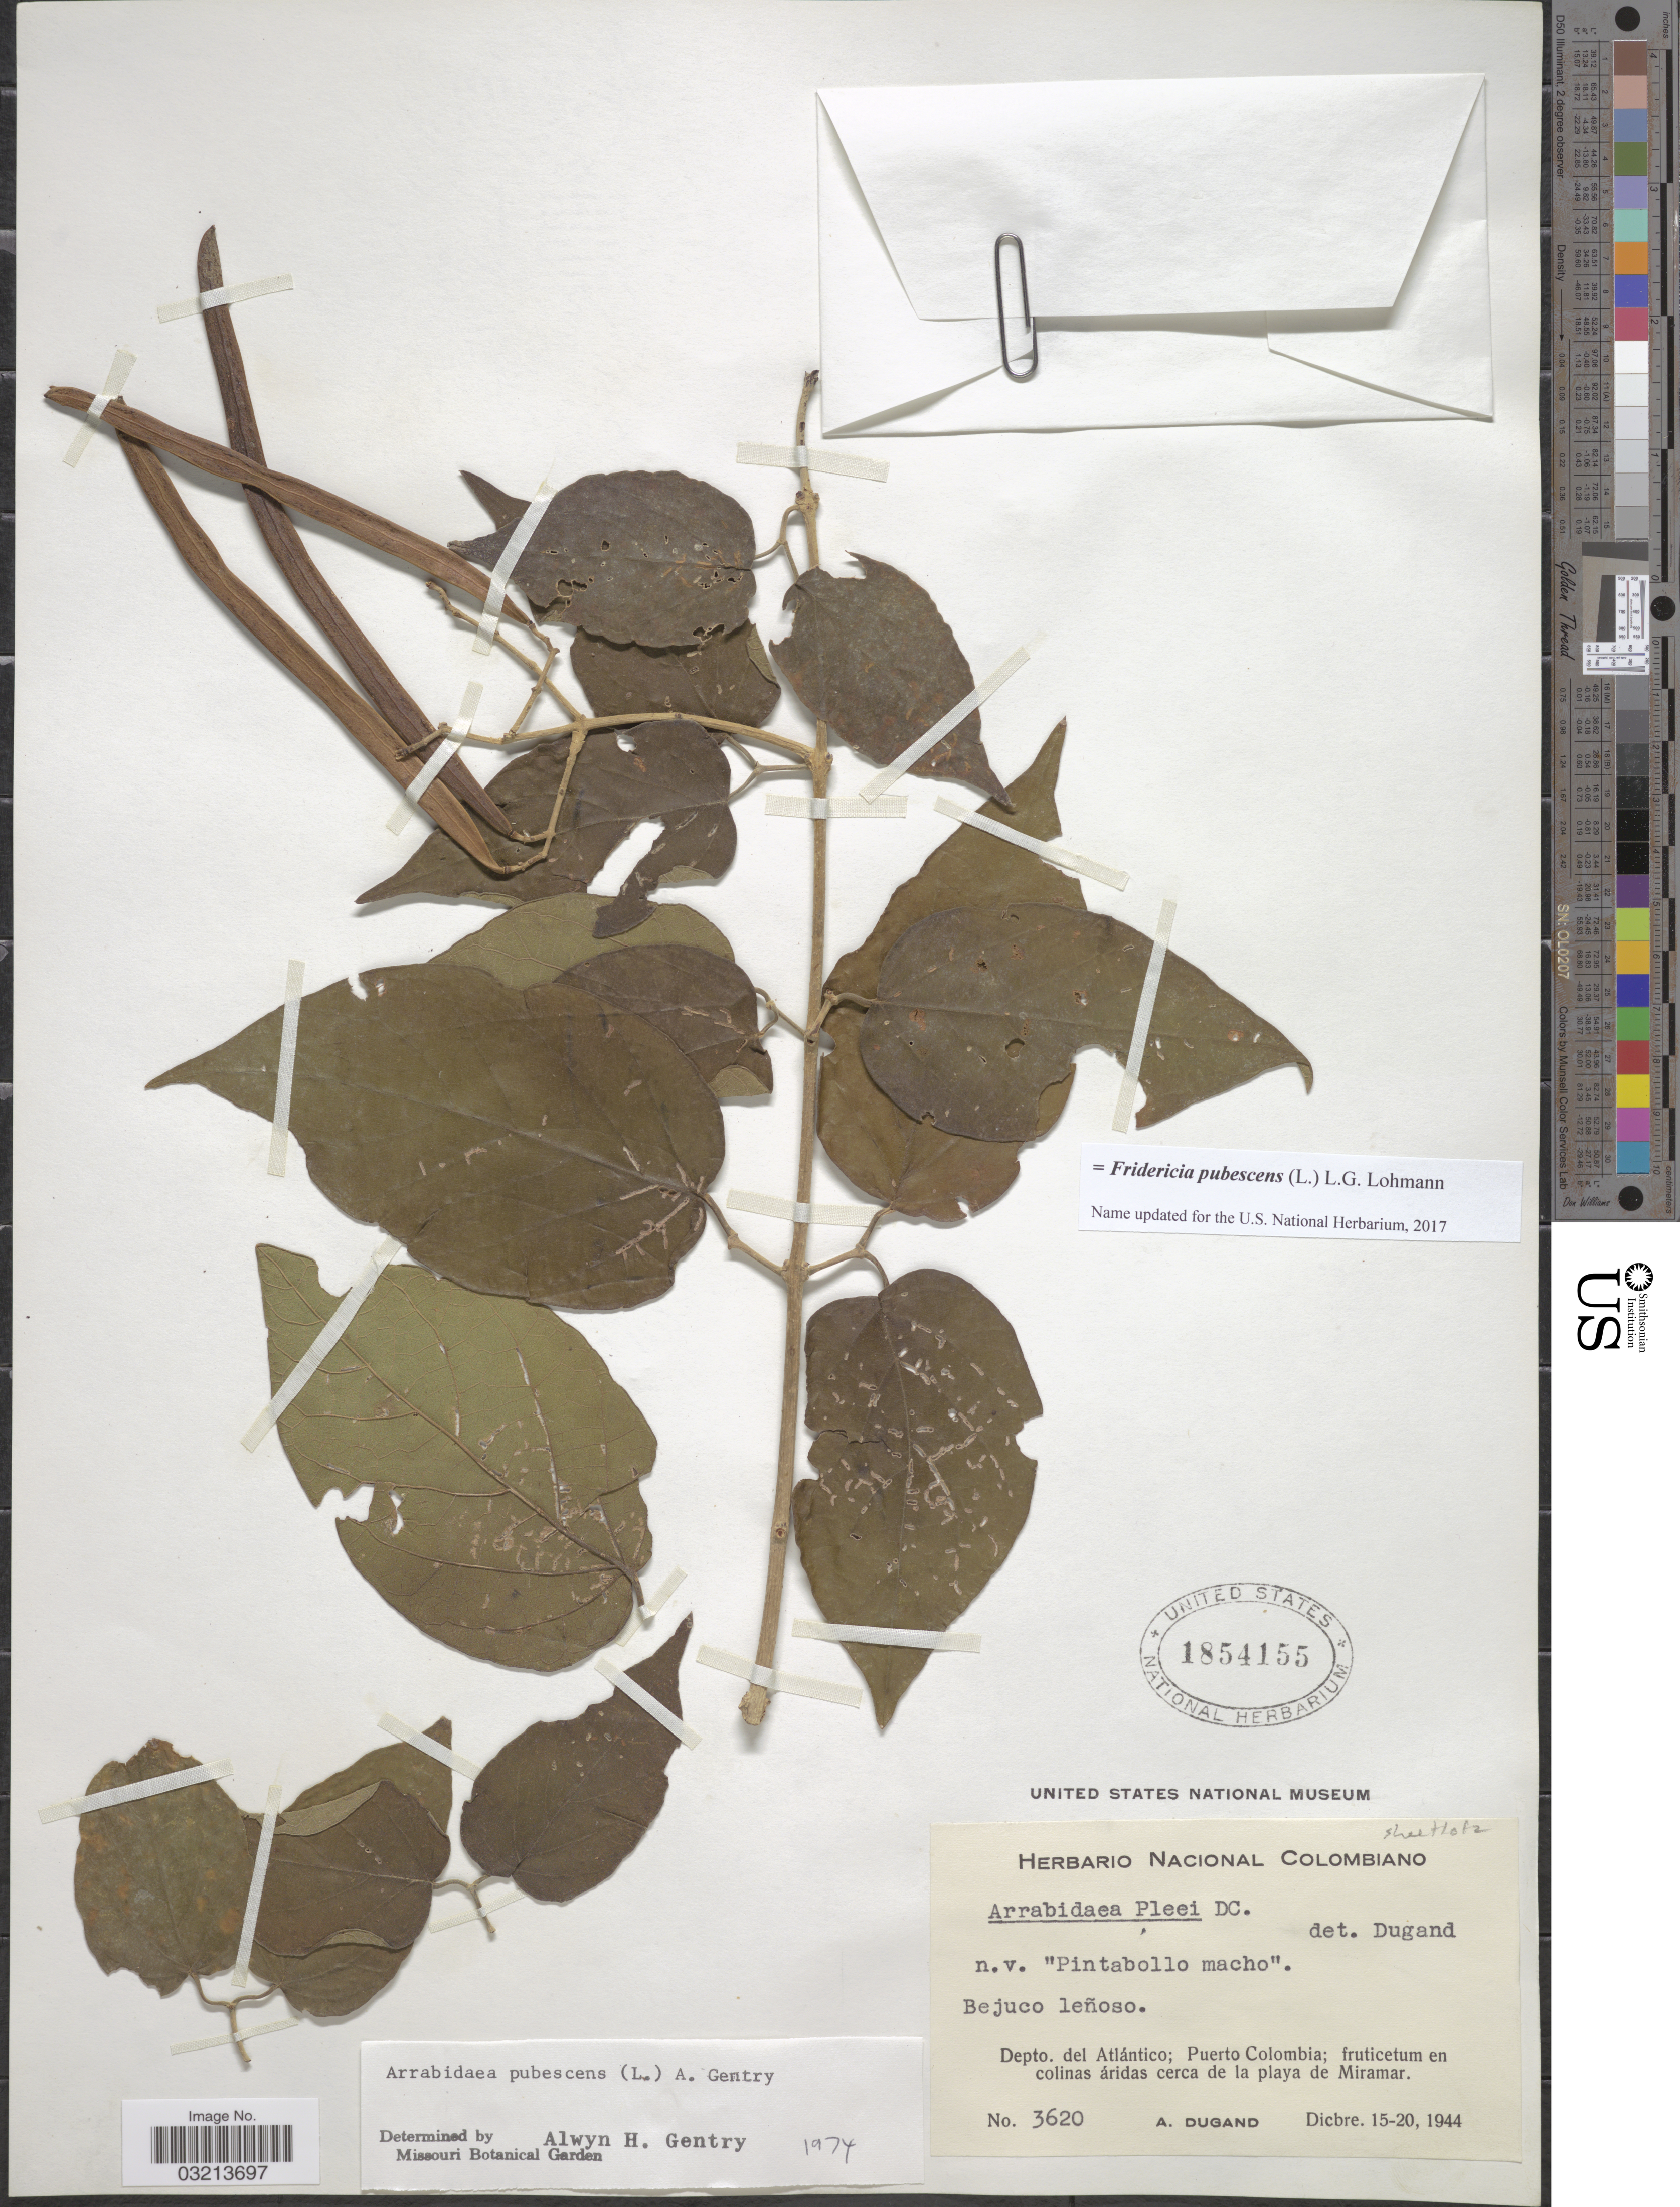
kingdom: Plantae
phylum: Tracheophyta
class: Magnoliopsida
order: Lamiales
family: Bignoniaceae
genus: Fridericia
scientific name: Fridericia pubescens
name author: (L.) L.G. Lohmann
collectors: A. Dugand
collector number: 3620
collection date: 1944-12-15/1944-12-20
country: Colombia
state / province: Atlántico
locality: Depto. del Atlántico; Puerto Colombia; cerca de la playa de Miramar.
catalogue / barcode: US 1854155